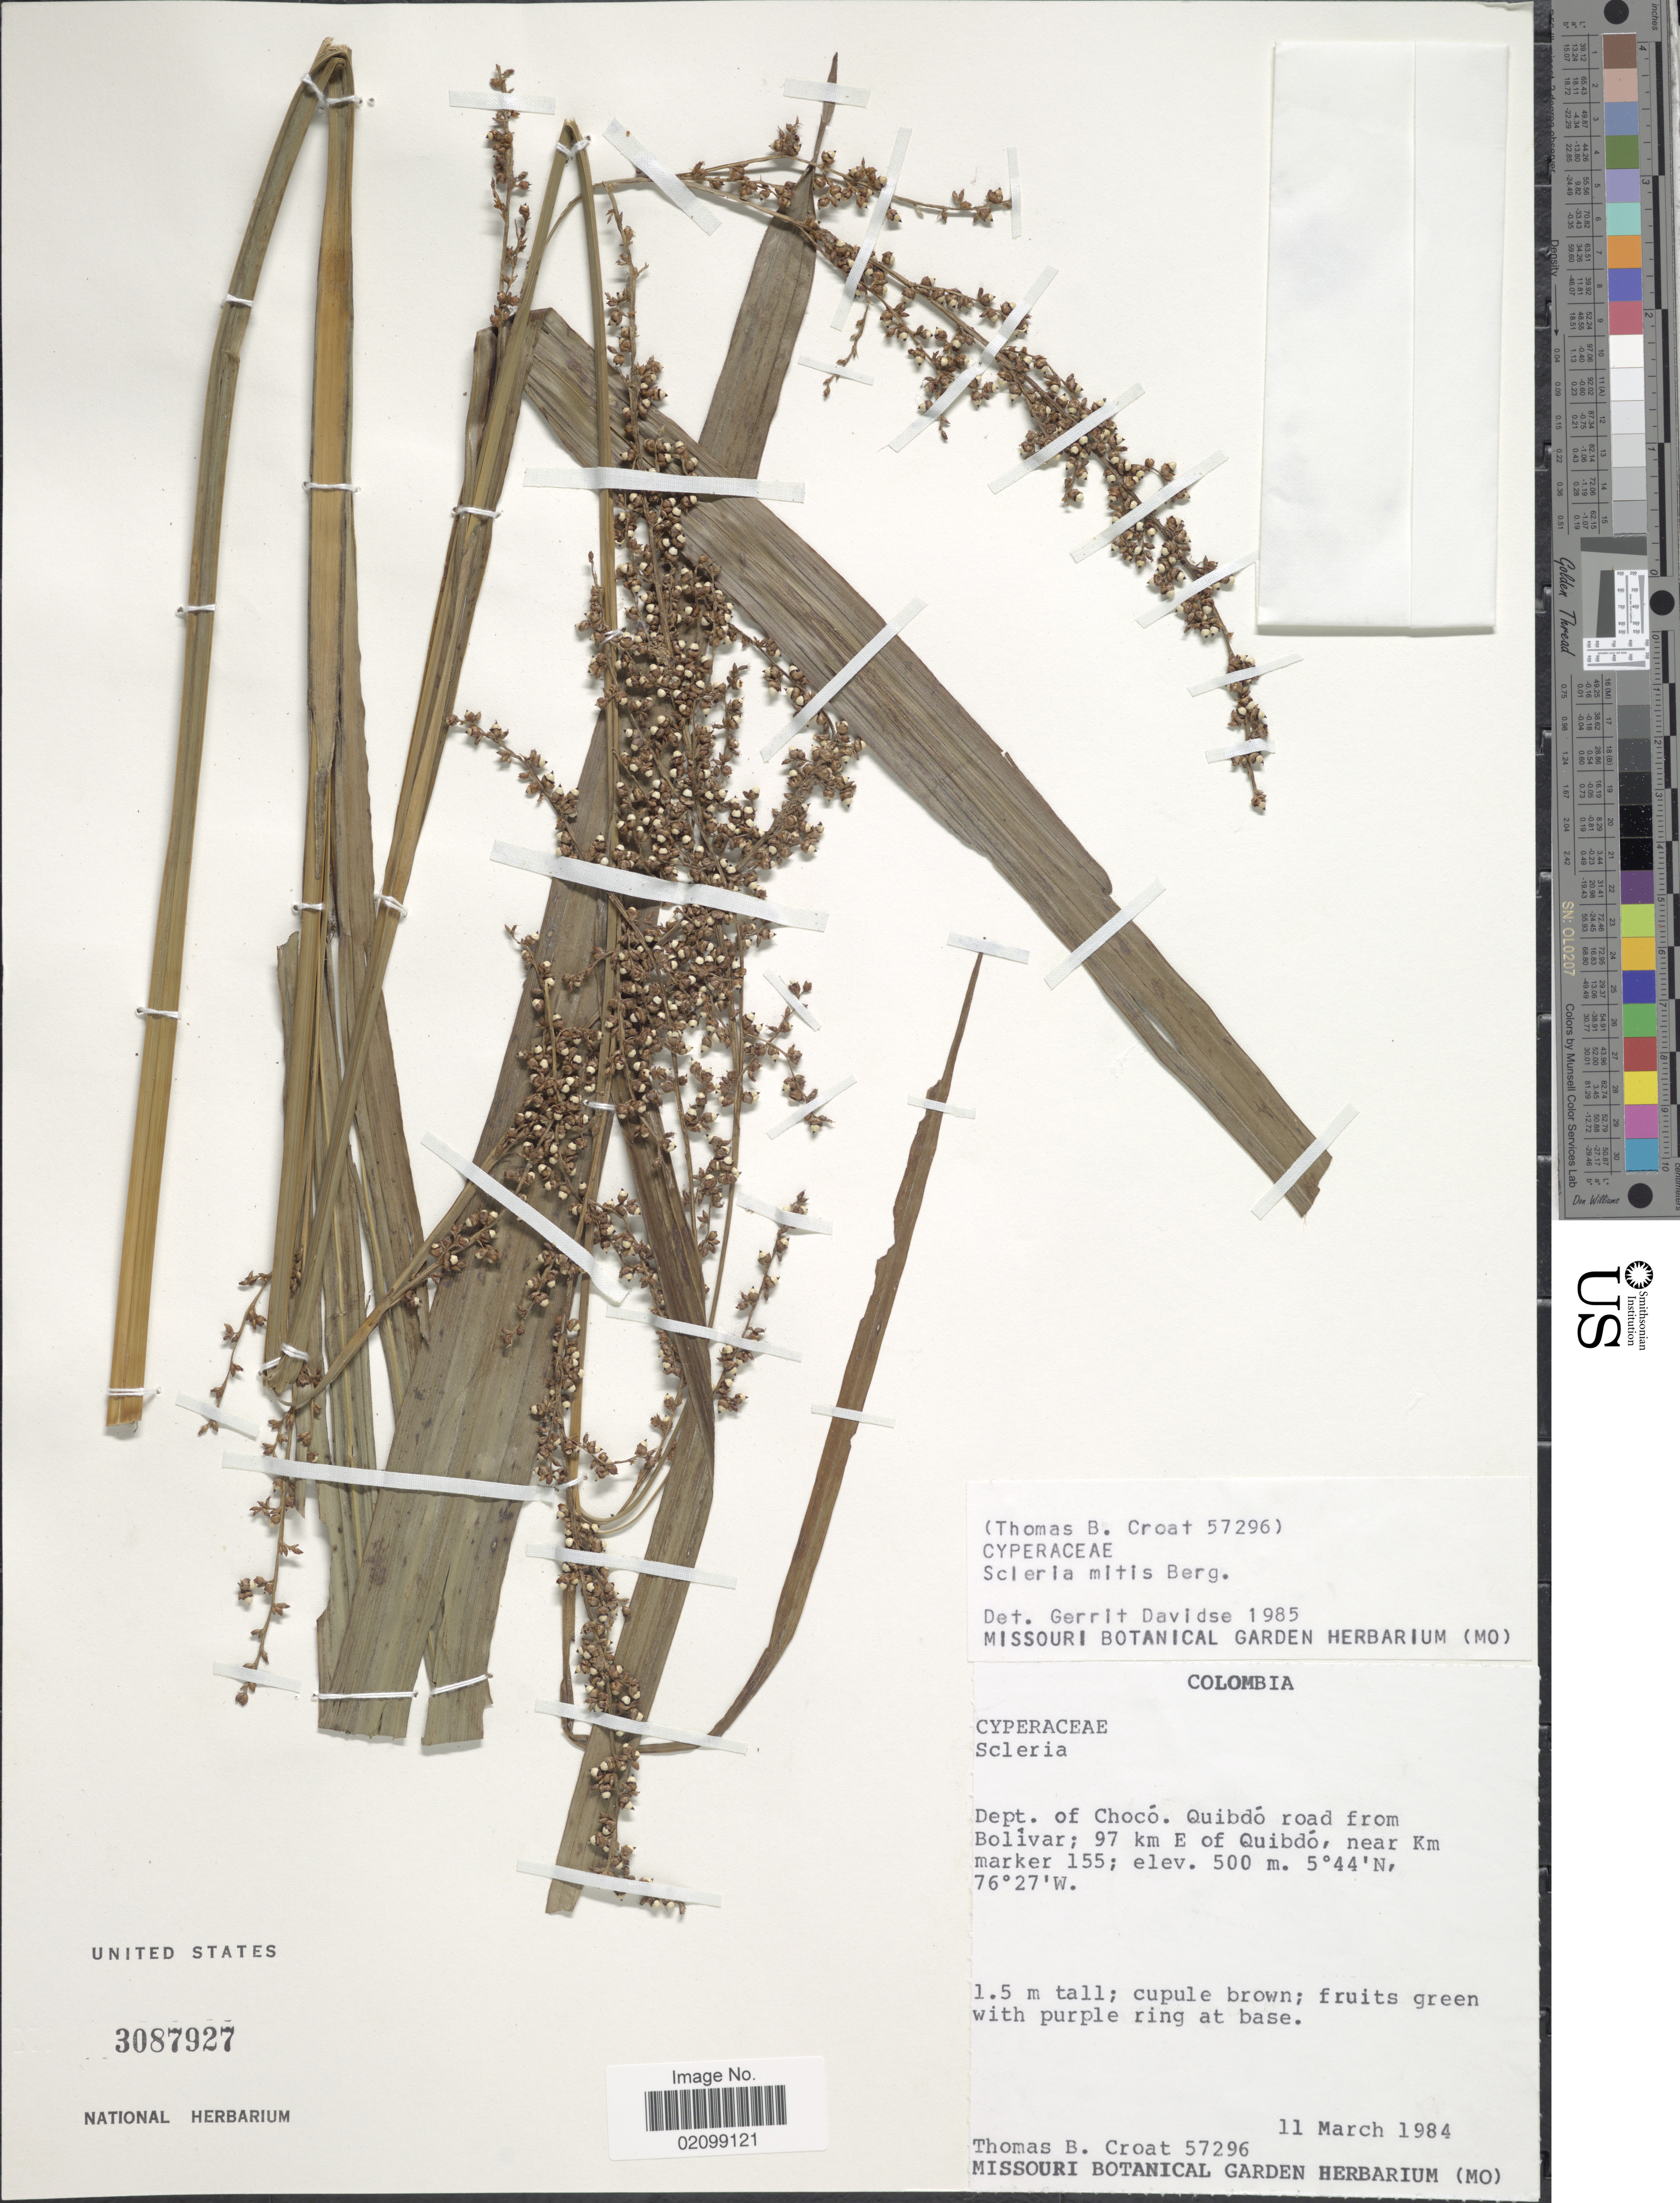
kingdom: Plantae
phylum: Tracheophyta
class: Liliopsida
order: Poales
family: Cyperaceae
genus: Scleria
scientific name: Scleria mitis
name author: P.J. Bergius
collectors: T. B. Croat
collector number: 57296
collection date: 1984-03-11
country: Colombia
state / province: Chocó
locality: Dept. of Choco. Quibdo road from Bolivar; 97 E of Quibdo, near Km marker 155.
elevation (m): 500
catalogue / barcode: US 3087927